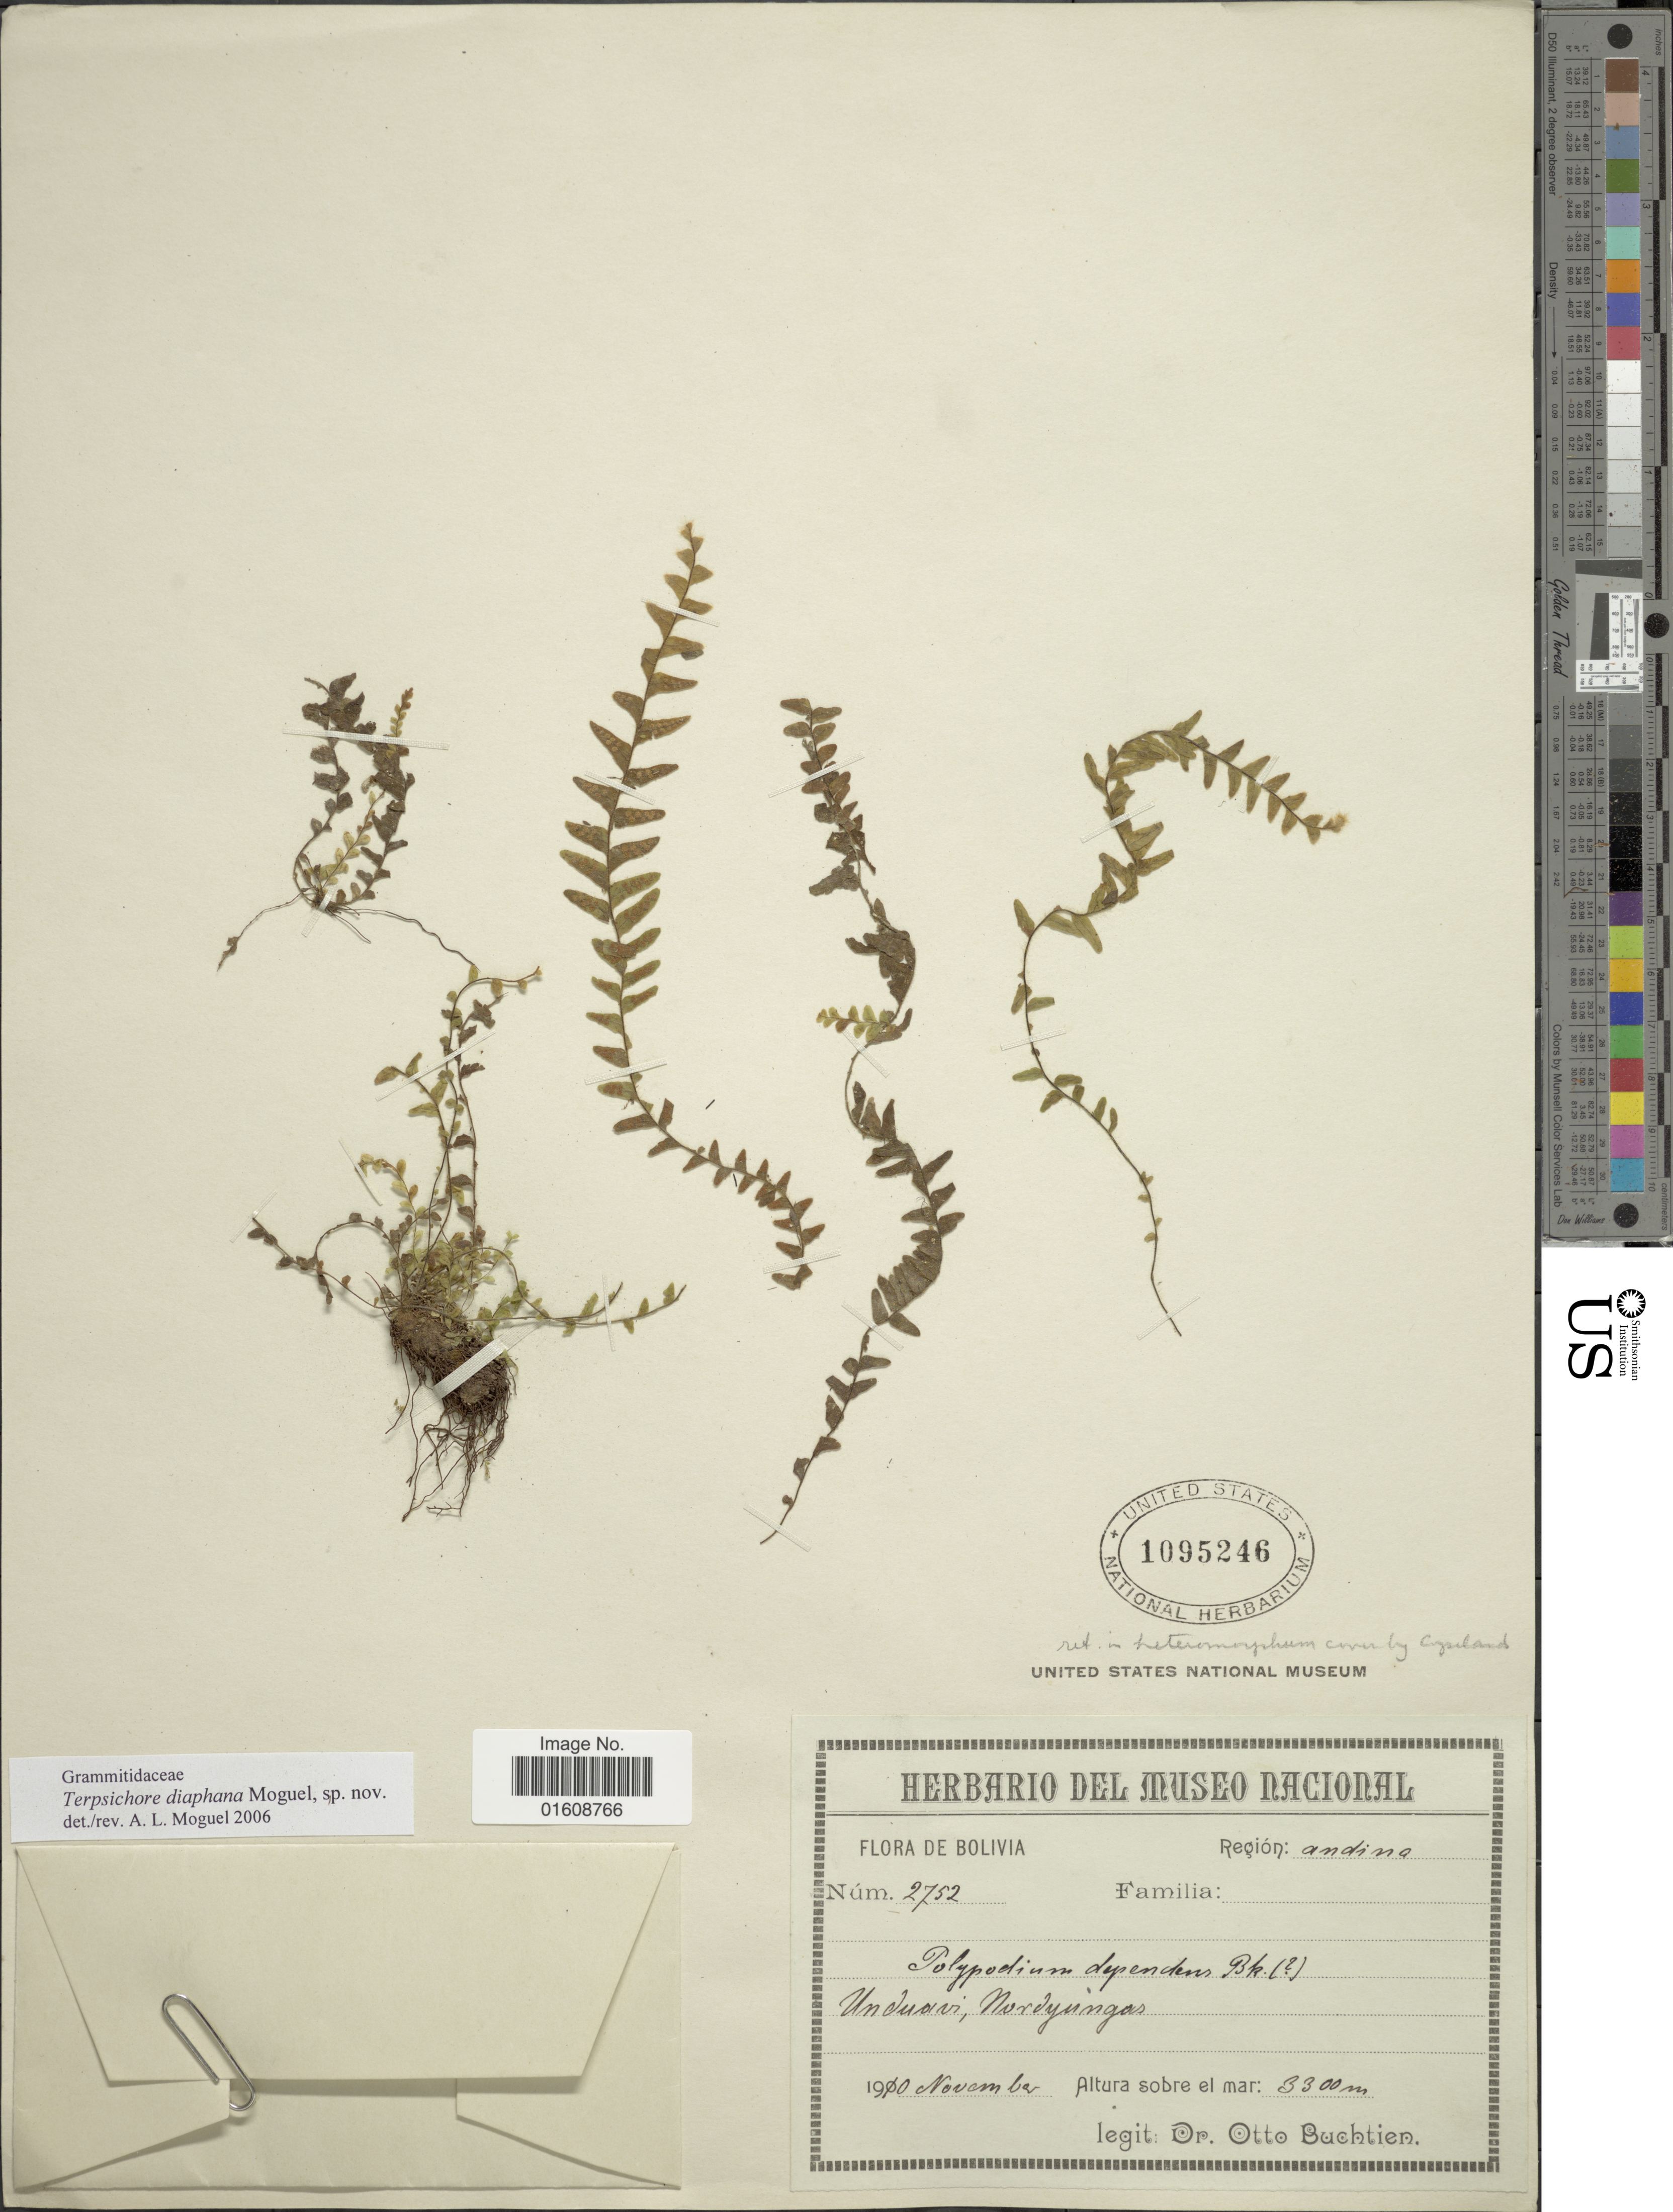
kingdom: Plantae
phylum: Tracheophyta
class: Polypodiopsida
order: Polypodiales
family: Polypodiaceae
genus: Alansmia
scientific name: Alansmia dependens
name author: (Baker) Moguel & M. Kessler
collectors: O. Buchtien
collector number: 2752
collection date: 1910-11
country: Bolivia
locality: Región: andina. unduavi, Nordyungas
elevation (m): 3300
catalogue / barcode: US 1095246